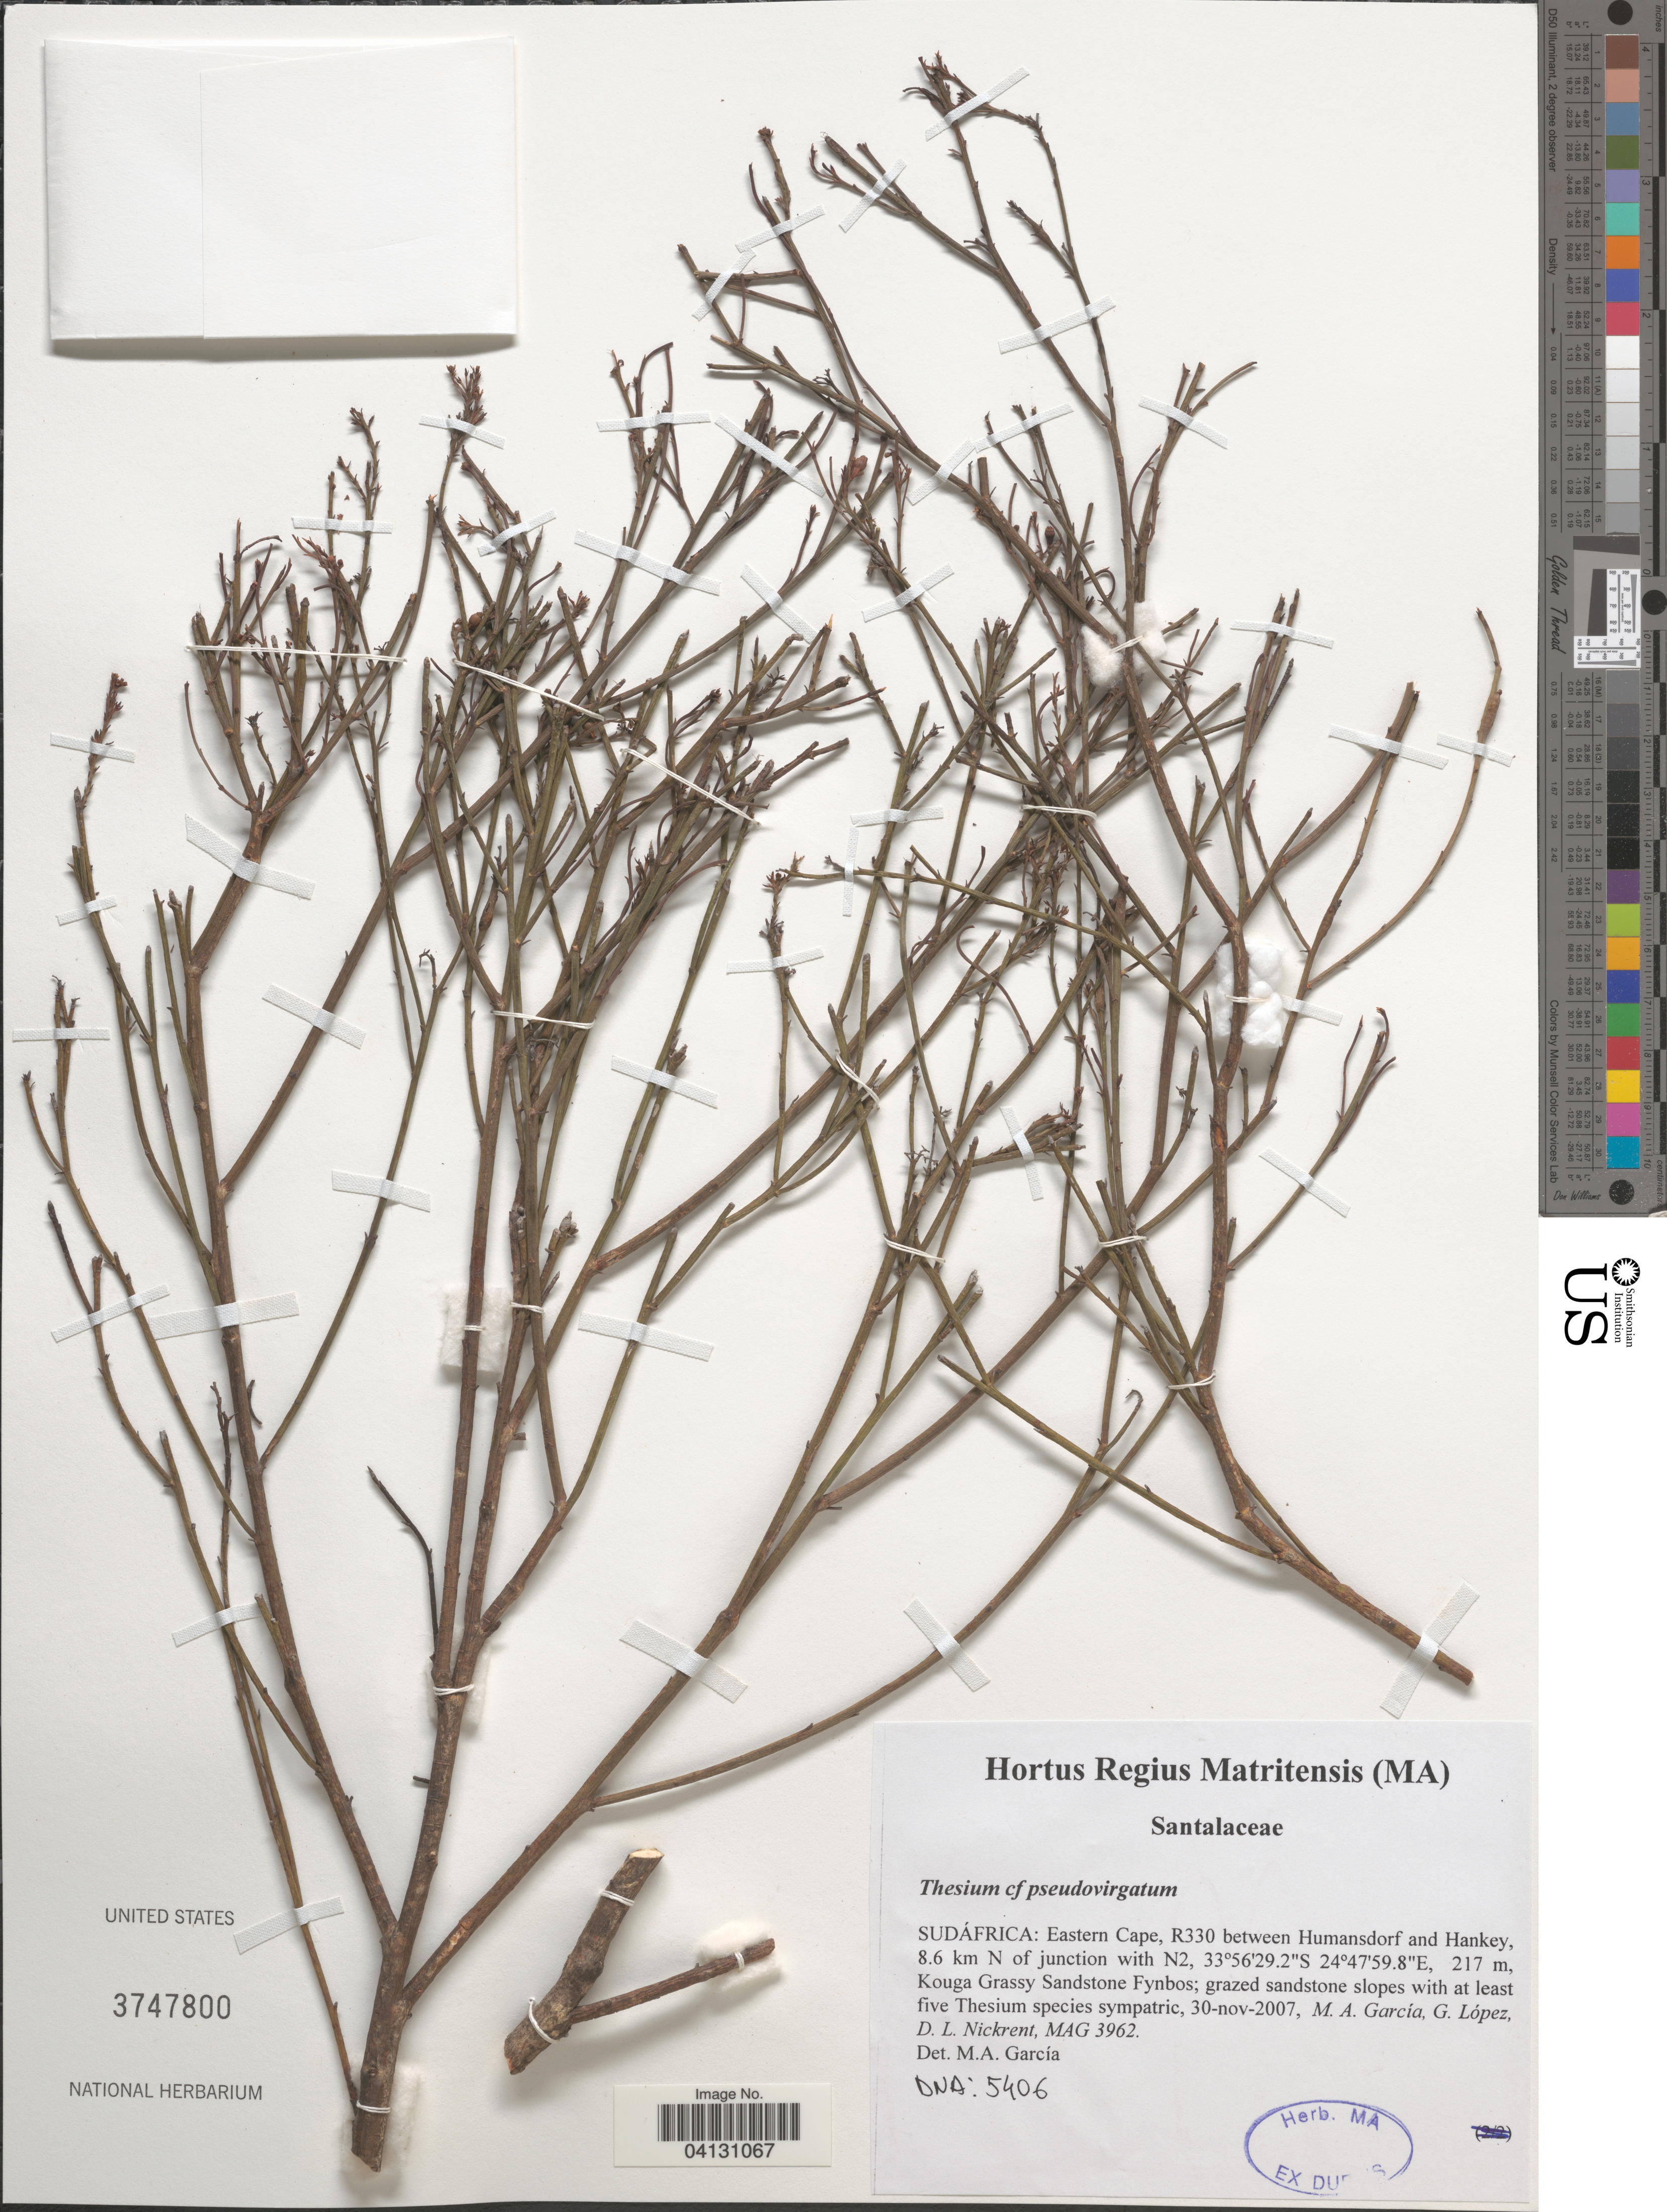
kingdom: Plantae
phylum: Tracheophyta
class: Magnoliopsida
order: Santalales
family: Thesiaceae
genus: Thesium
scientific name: Thesium pseudovirgatum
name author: Levyns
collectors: M. A. García, G. López & D. Nickrent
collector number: MAG3962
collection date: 2007-11-30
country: South Africa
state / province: Eastern Cape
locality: Sudáfrica: R330 between Humansdorf and Hankey, 8.6 km N of junction with N2. Kouga Grassy Sandstone Fynbos.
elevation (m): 217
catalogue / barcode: US 3747800